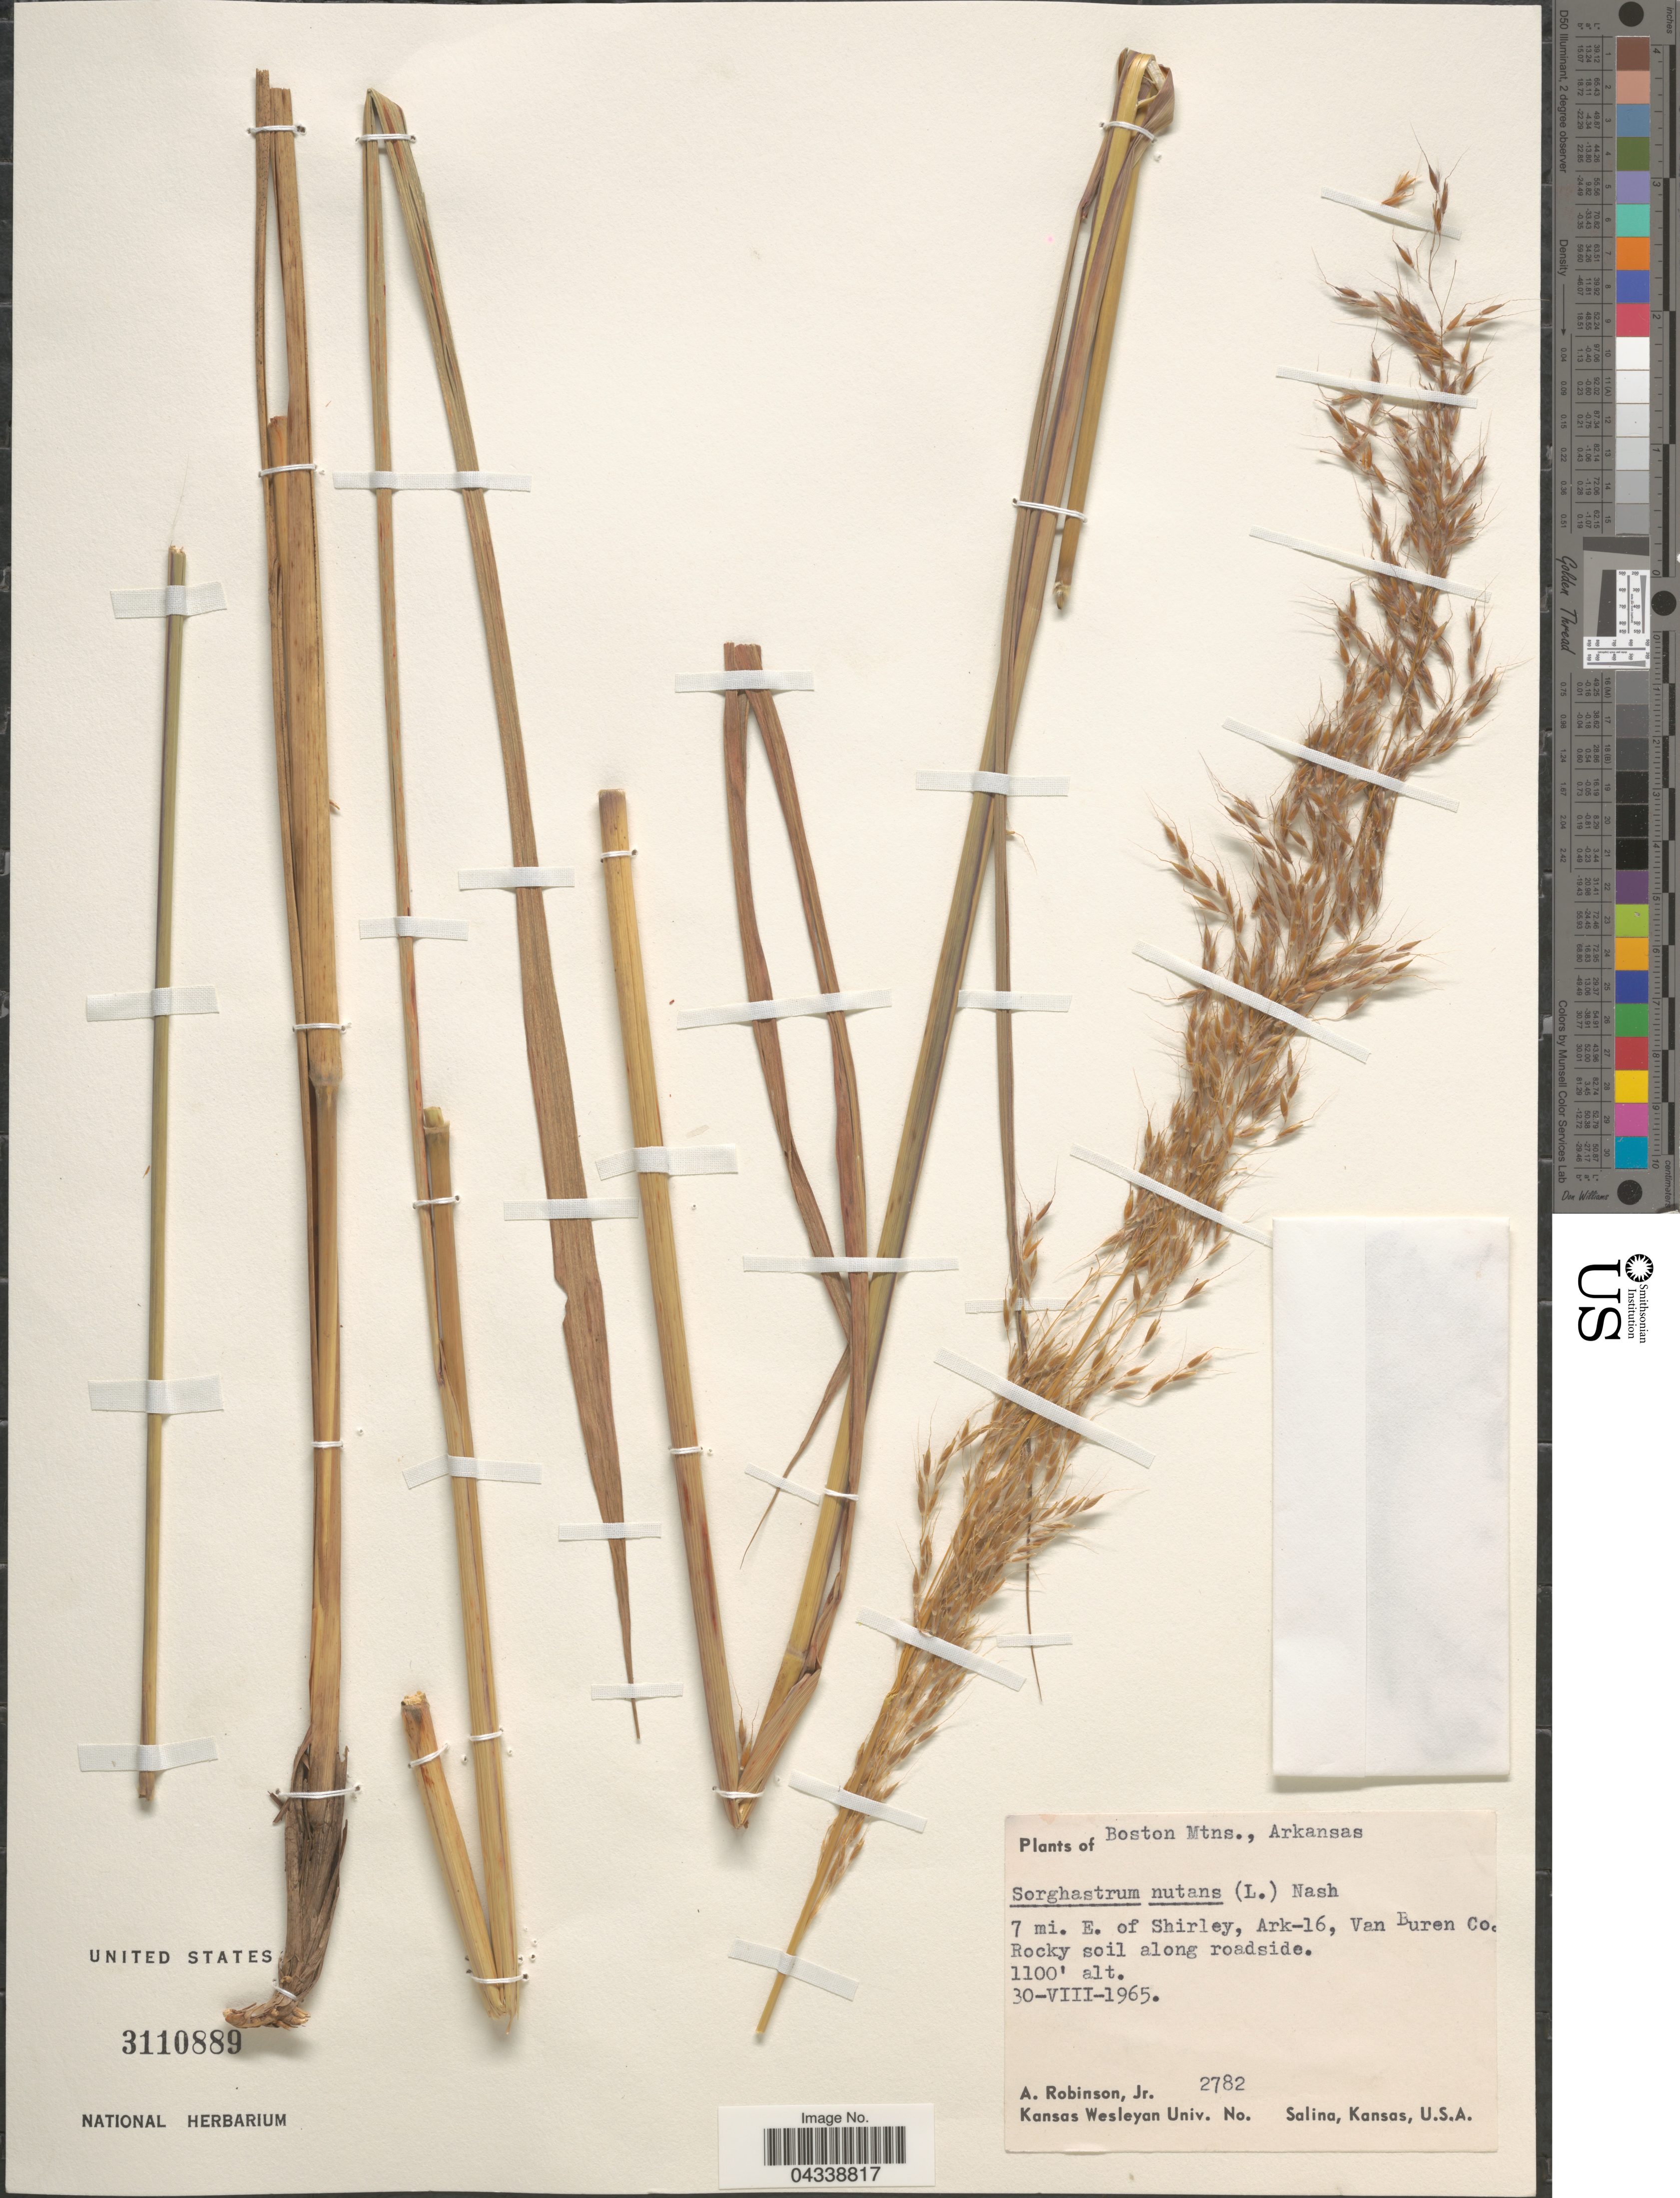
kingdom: Plantae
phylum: Tracheophyta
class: Liliopsida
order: Poales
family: Poaceae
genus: Sorghastrum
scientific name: Sorghastrum elliottii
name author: (C. Mohr) Nash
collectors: A. Robinson Jr.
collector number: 2782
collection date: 1965-08-30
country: United States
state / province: Arkansas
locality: Boston Mtns. 7 mi. E. of Shirley, Ark-16, Van Buren Co.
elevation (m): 335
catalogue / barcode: US 3110889